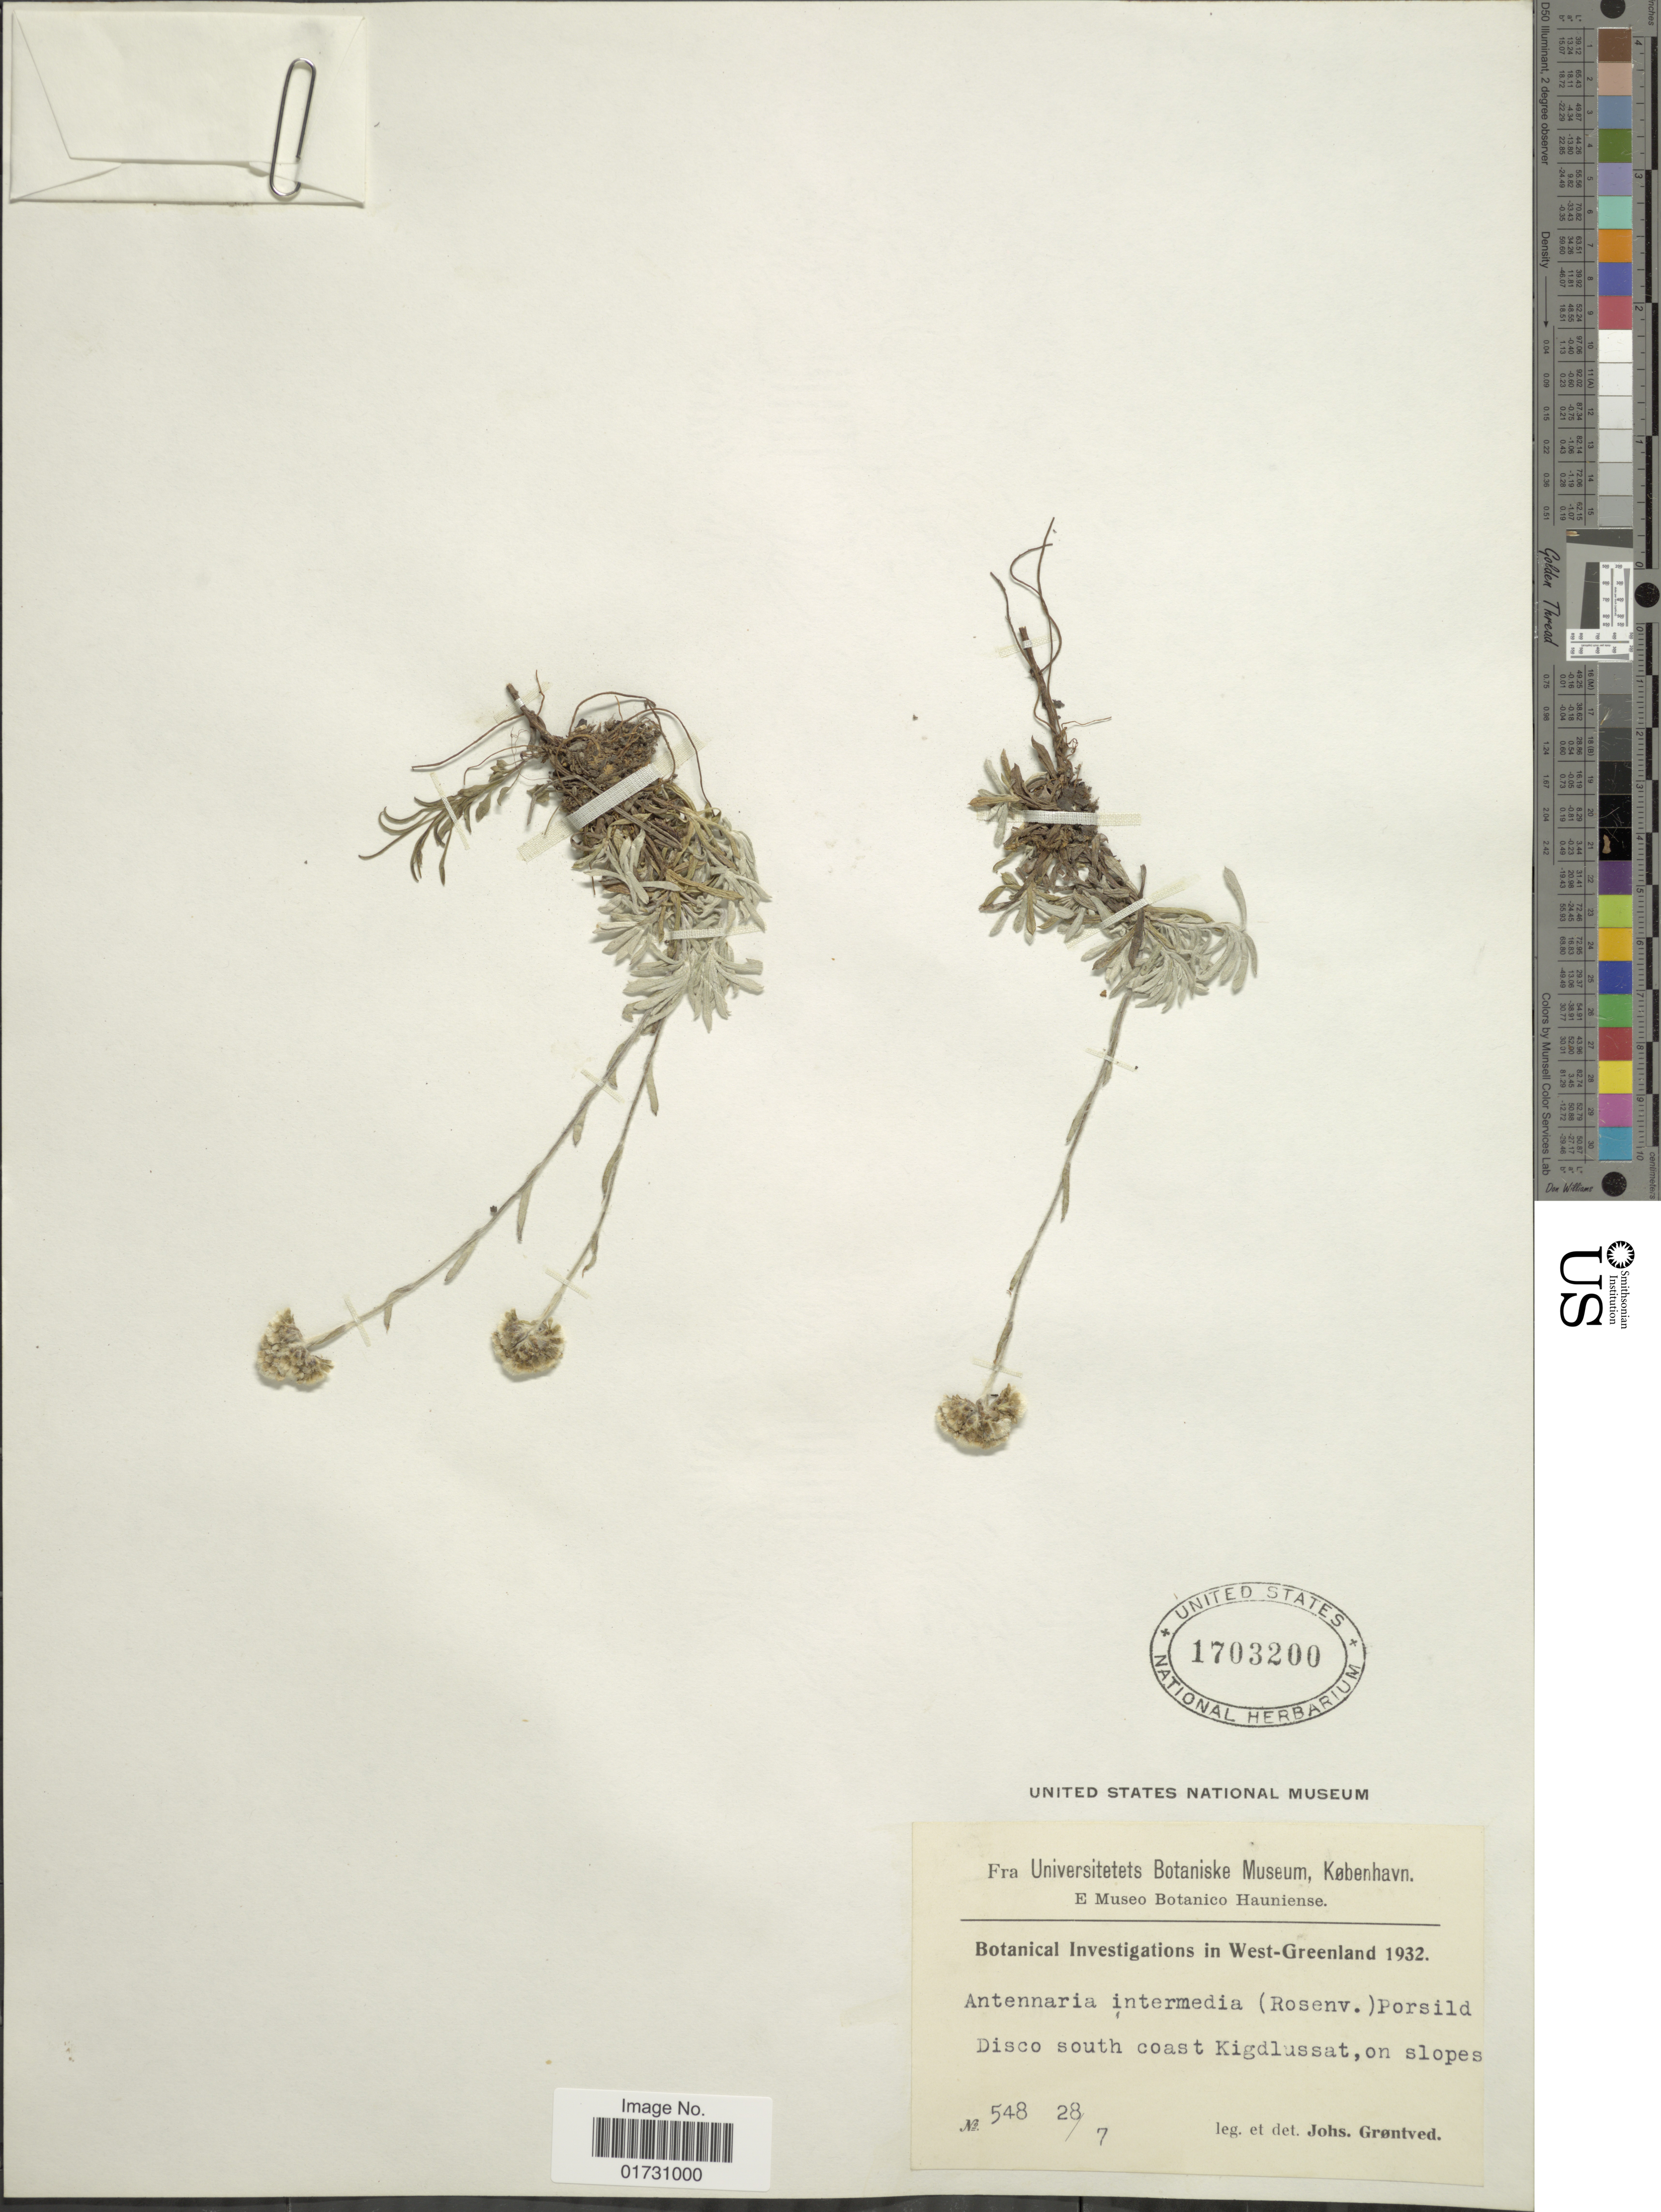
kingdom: Plantae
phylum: Tracheophyta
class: Magnoliopsida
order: Asterales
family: Asteraceae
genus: Antennaria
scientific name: Antennaria intermedia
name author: (Rosenv.) Porsild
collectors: J. Gröntved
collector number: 548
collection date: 1932-07-28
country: Greenland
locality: West Greenland, Disco south coast Kigdlussant, on slope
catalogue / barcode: US 1703200